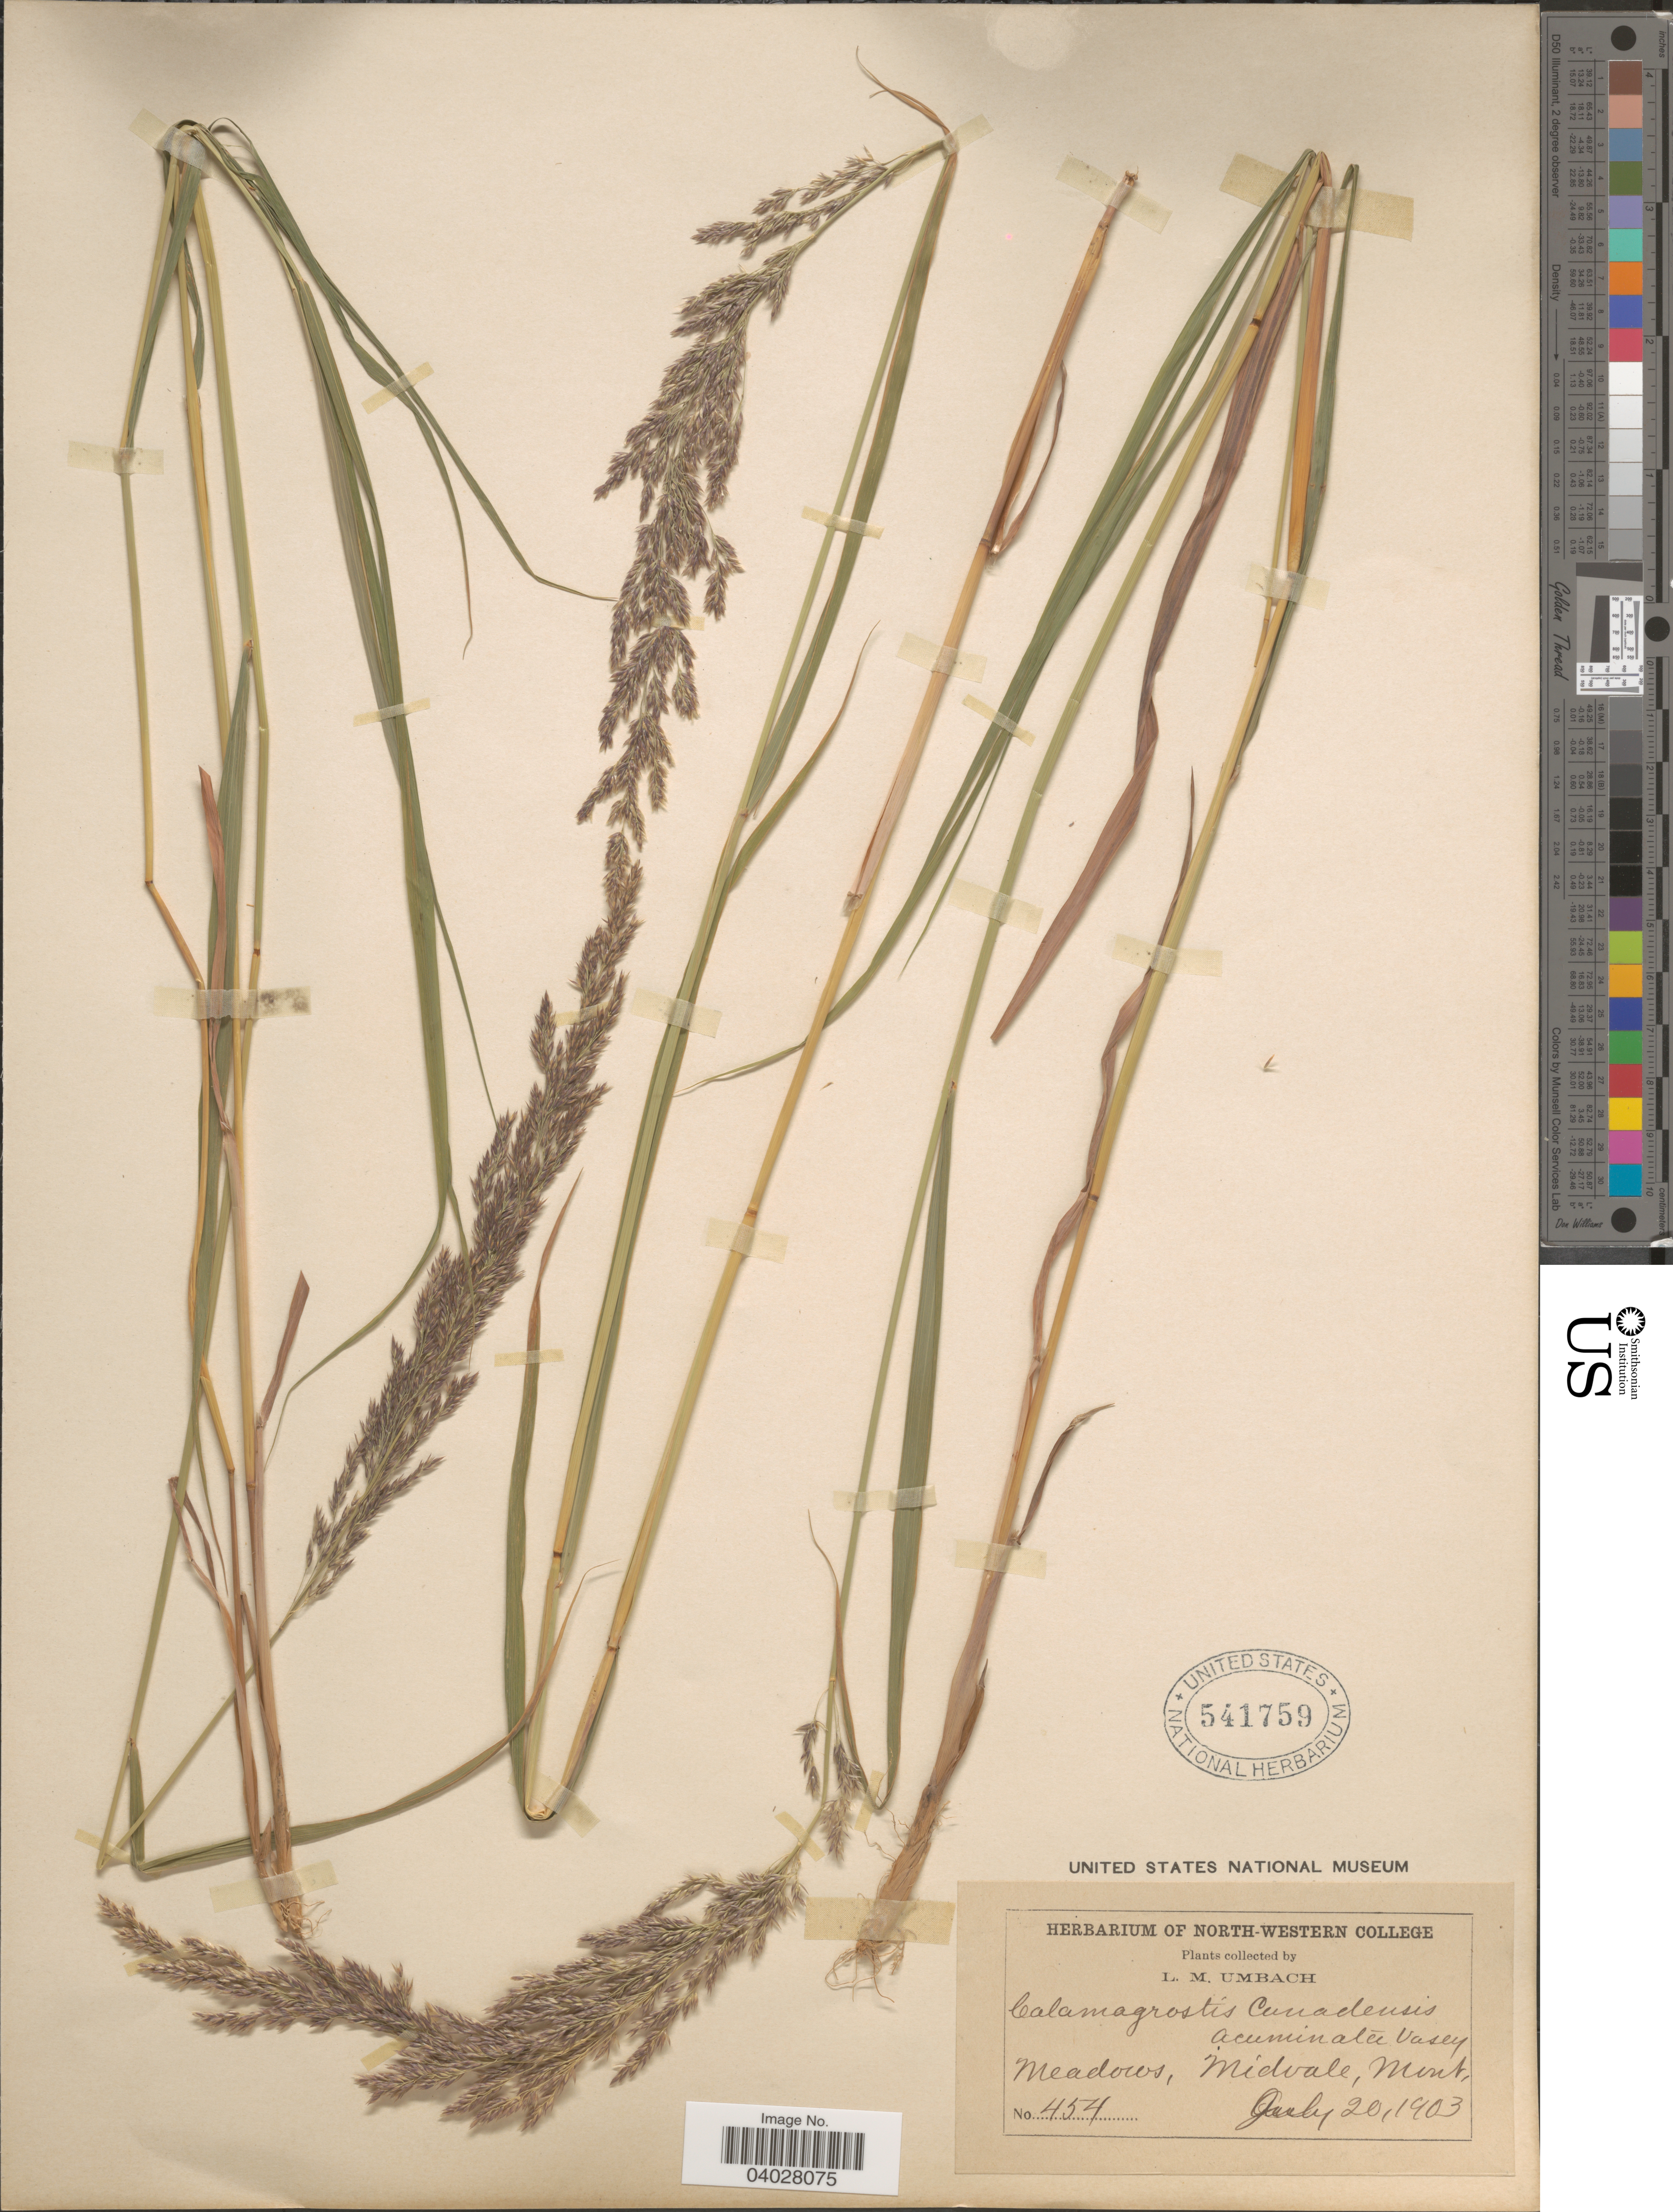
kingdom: Plantae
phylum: Tracheophyta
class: Liliopsida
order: Poales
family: Poaceae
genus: Calamagrostis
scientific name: Calamagrostis canadensis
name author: (Michx.) P. Beauv.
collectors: L. M. Umbach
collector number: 454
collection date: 1903-07-20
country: United States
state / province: Montana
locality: Midvale.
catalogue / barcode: US 541759